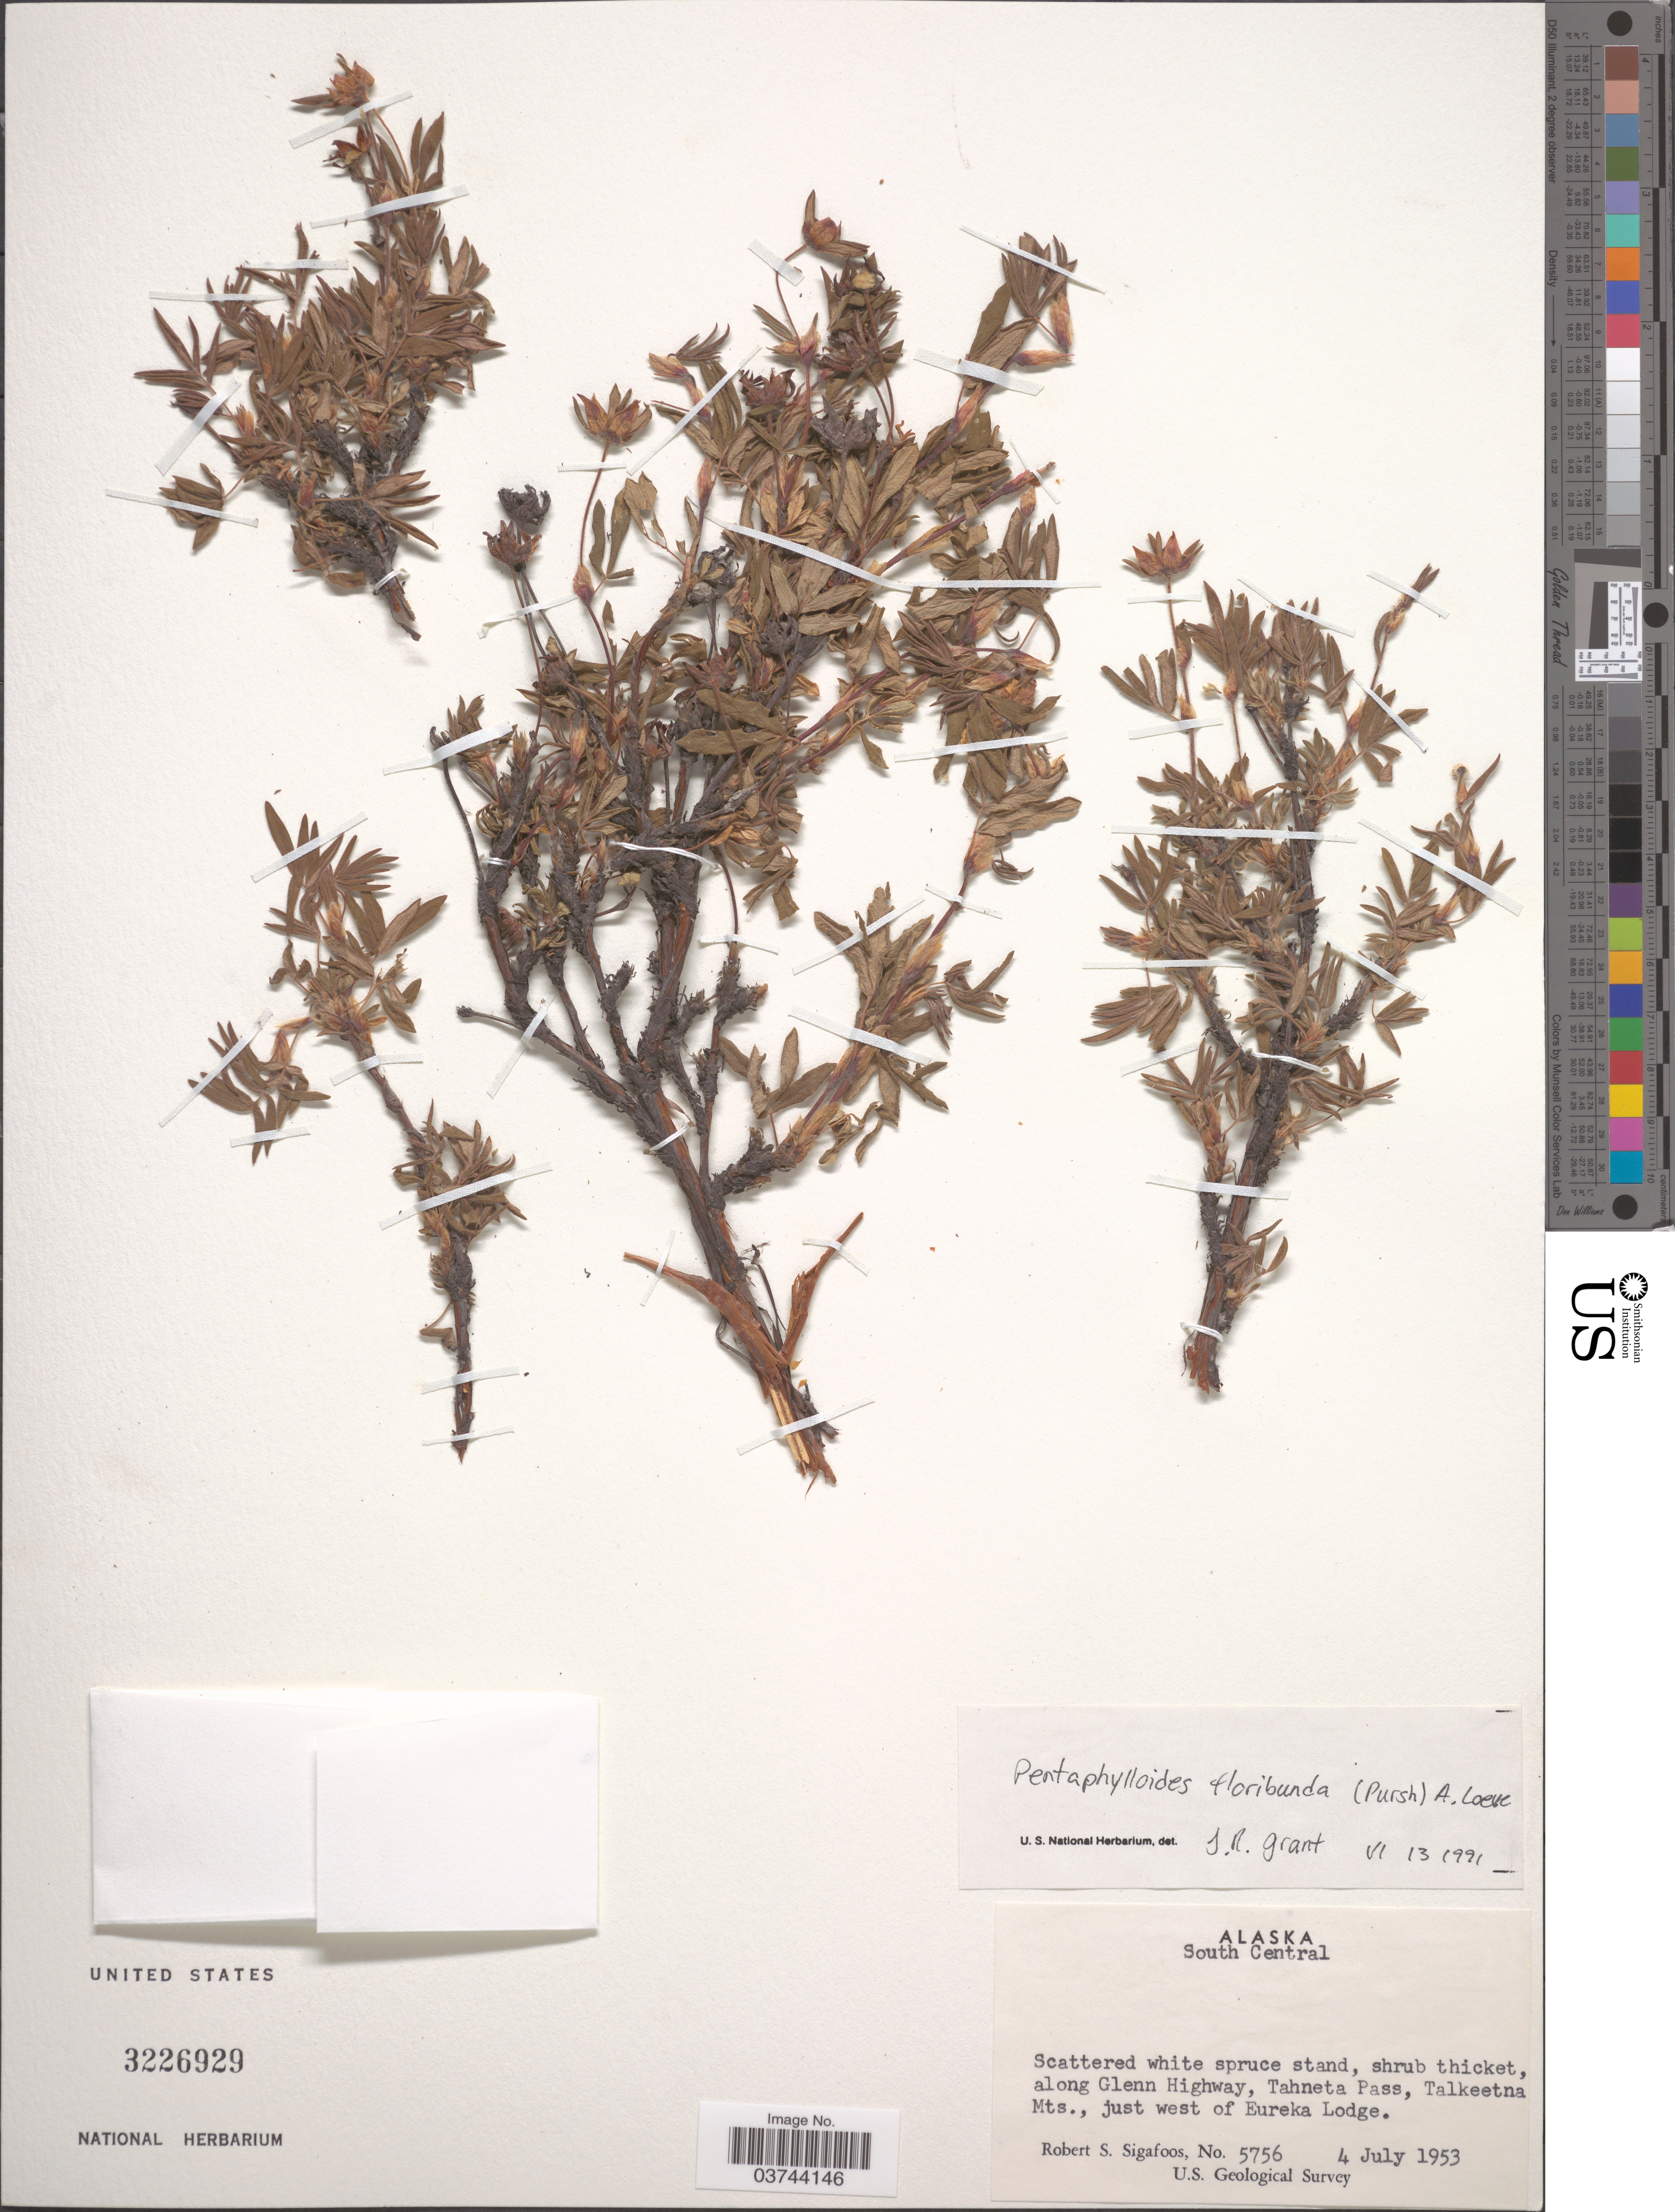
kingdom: Plantae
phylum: Tracheophyta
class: Magnoliopsida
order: Rosales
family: Rosaceae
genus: Dasiphora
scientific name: Dasiphora fruticosa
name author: (L.) Rydb.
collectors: R. Sigafoos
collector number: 5756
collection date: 1953-07-04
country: United States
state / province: Alaska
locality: South Central. Along Glenn Highway, Tahneta Pass, Talkeetna Mts., just west of Eureka Lodge.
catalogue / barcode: US 3226929